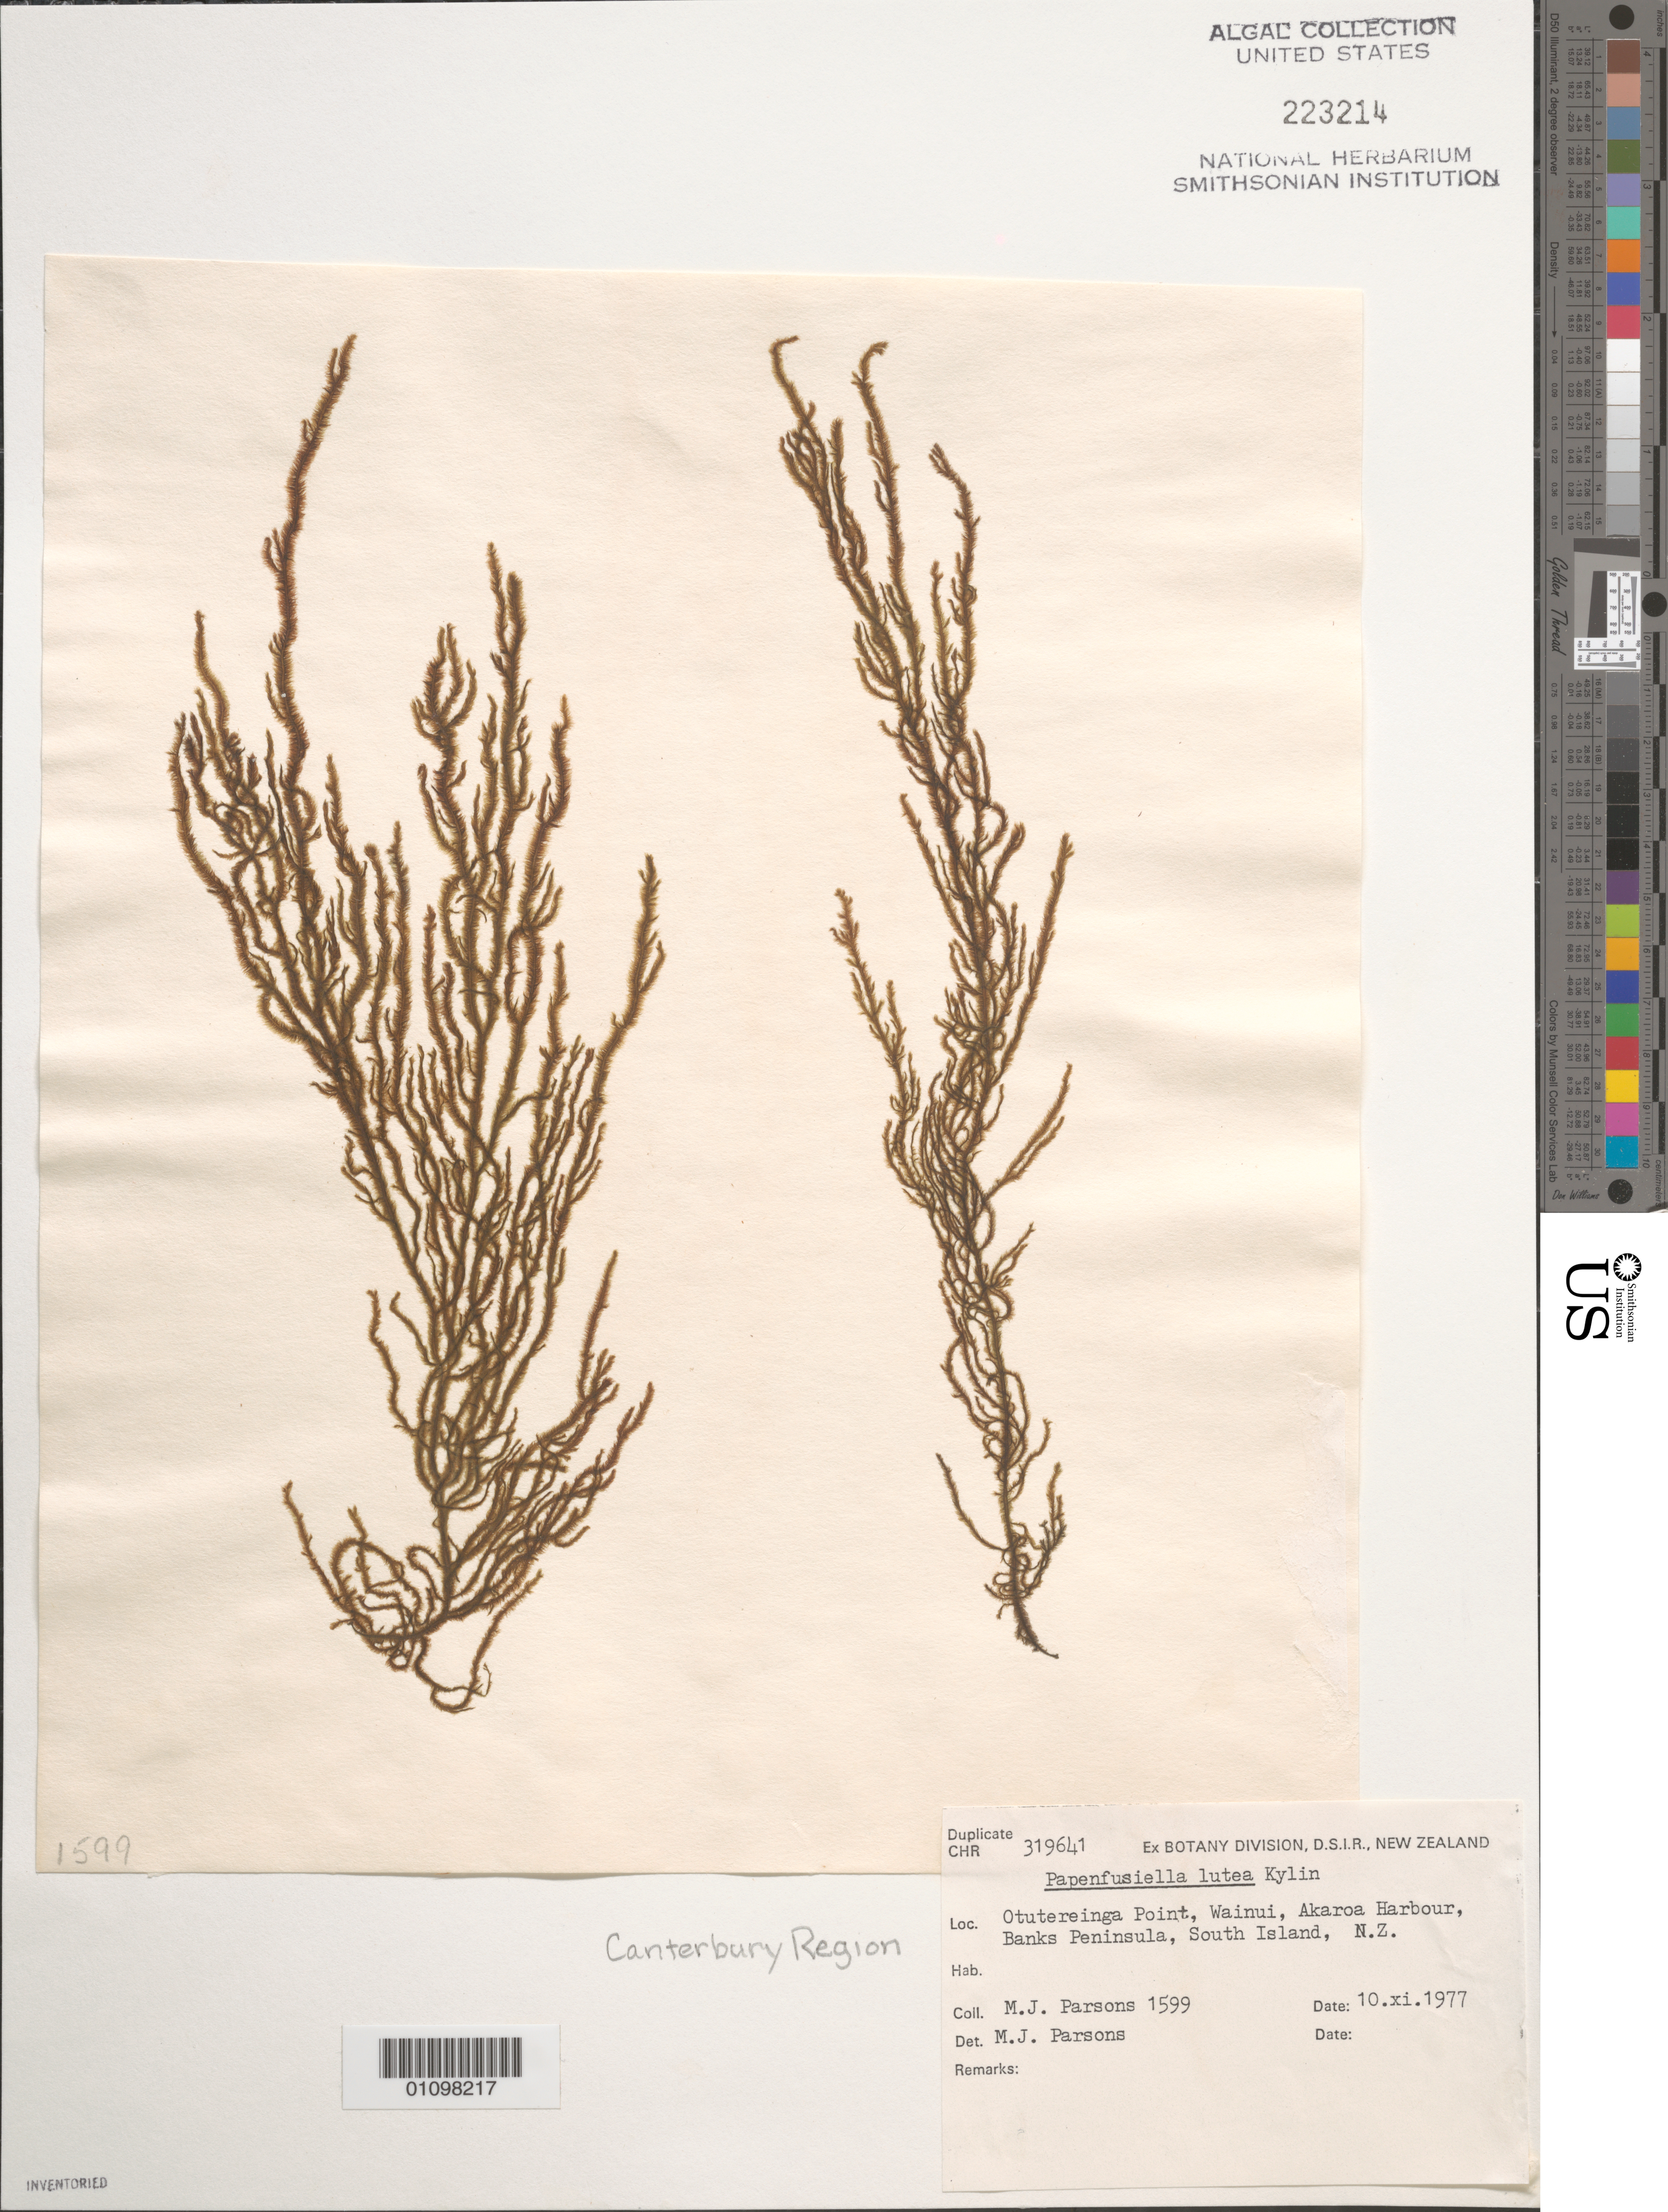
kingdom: Chromista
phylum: Ochrophyta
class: Phaeophyceae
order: Ectocarpales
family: Chordariaceae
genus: Papenfussiella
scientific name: Papenfussiella lutea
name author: Kylin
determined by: Parsons, M. J.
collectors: M. Parsons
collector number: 1599 & Duplicate CHR 319641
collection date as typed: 10 Nov 1977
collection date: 1977-11-10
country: New Zealand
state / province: Canterbury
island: South Island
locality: Otutereinga Point, Wainui, Akaroa Harbour, Banks Peninsula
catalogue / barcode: US 223214